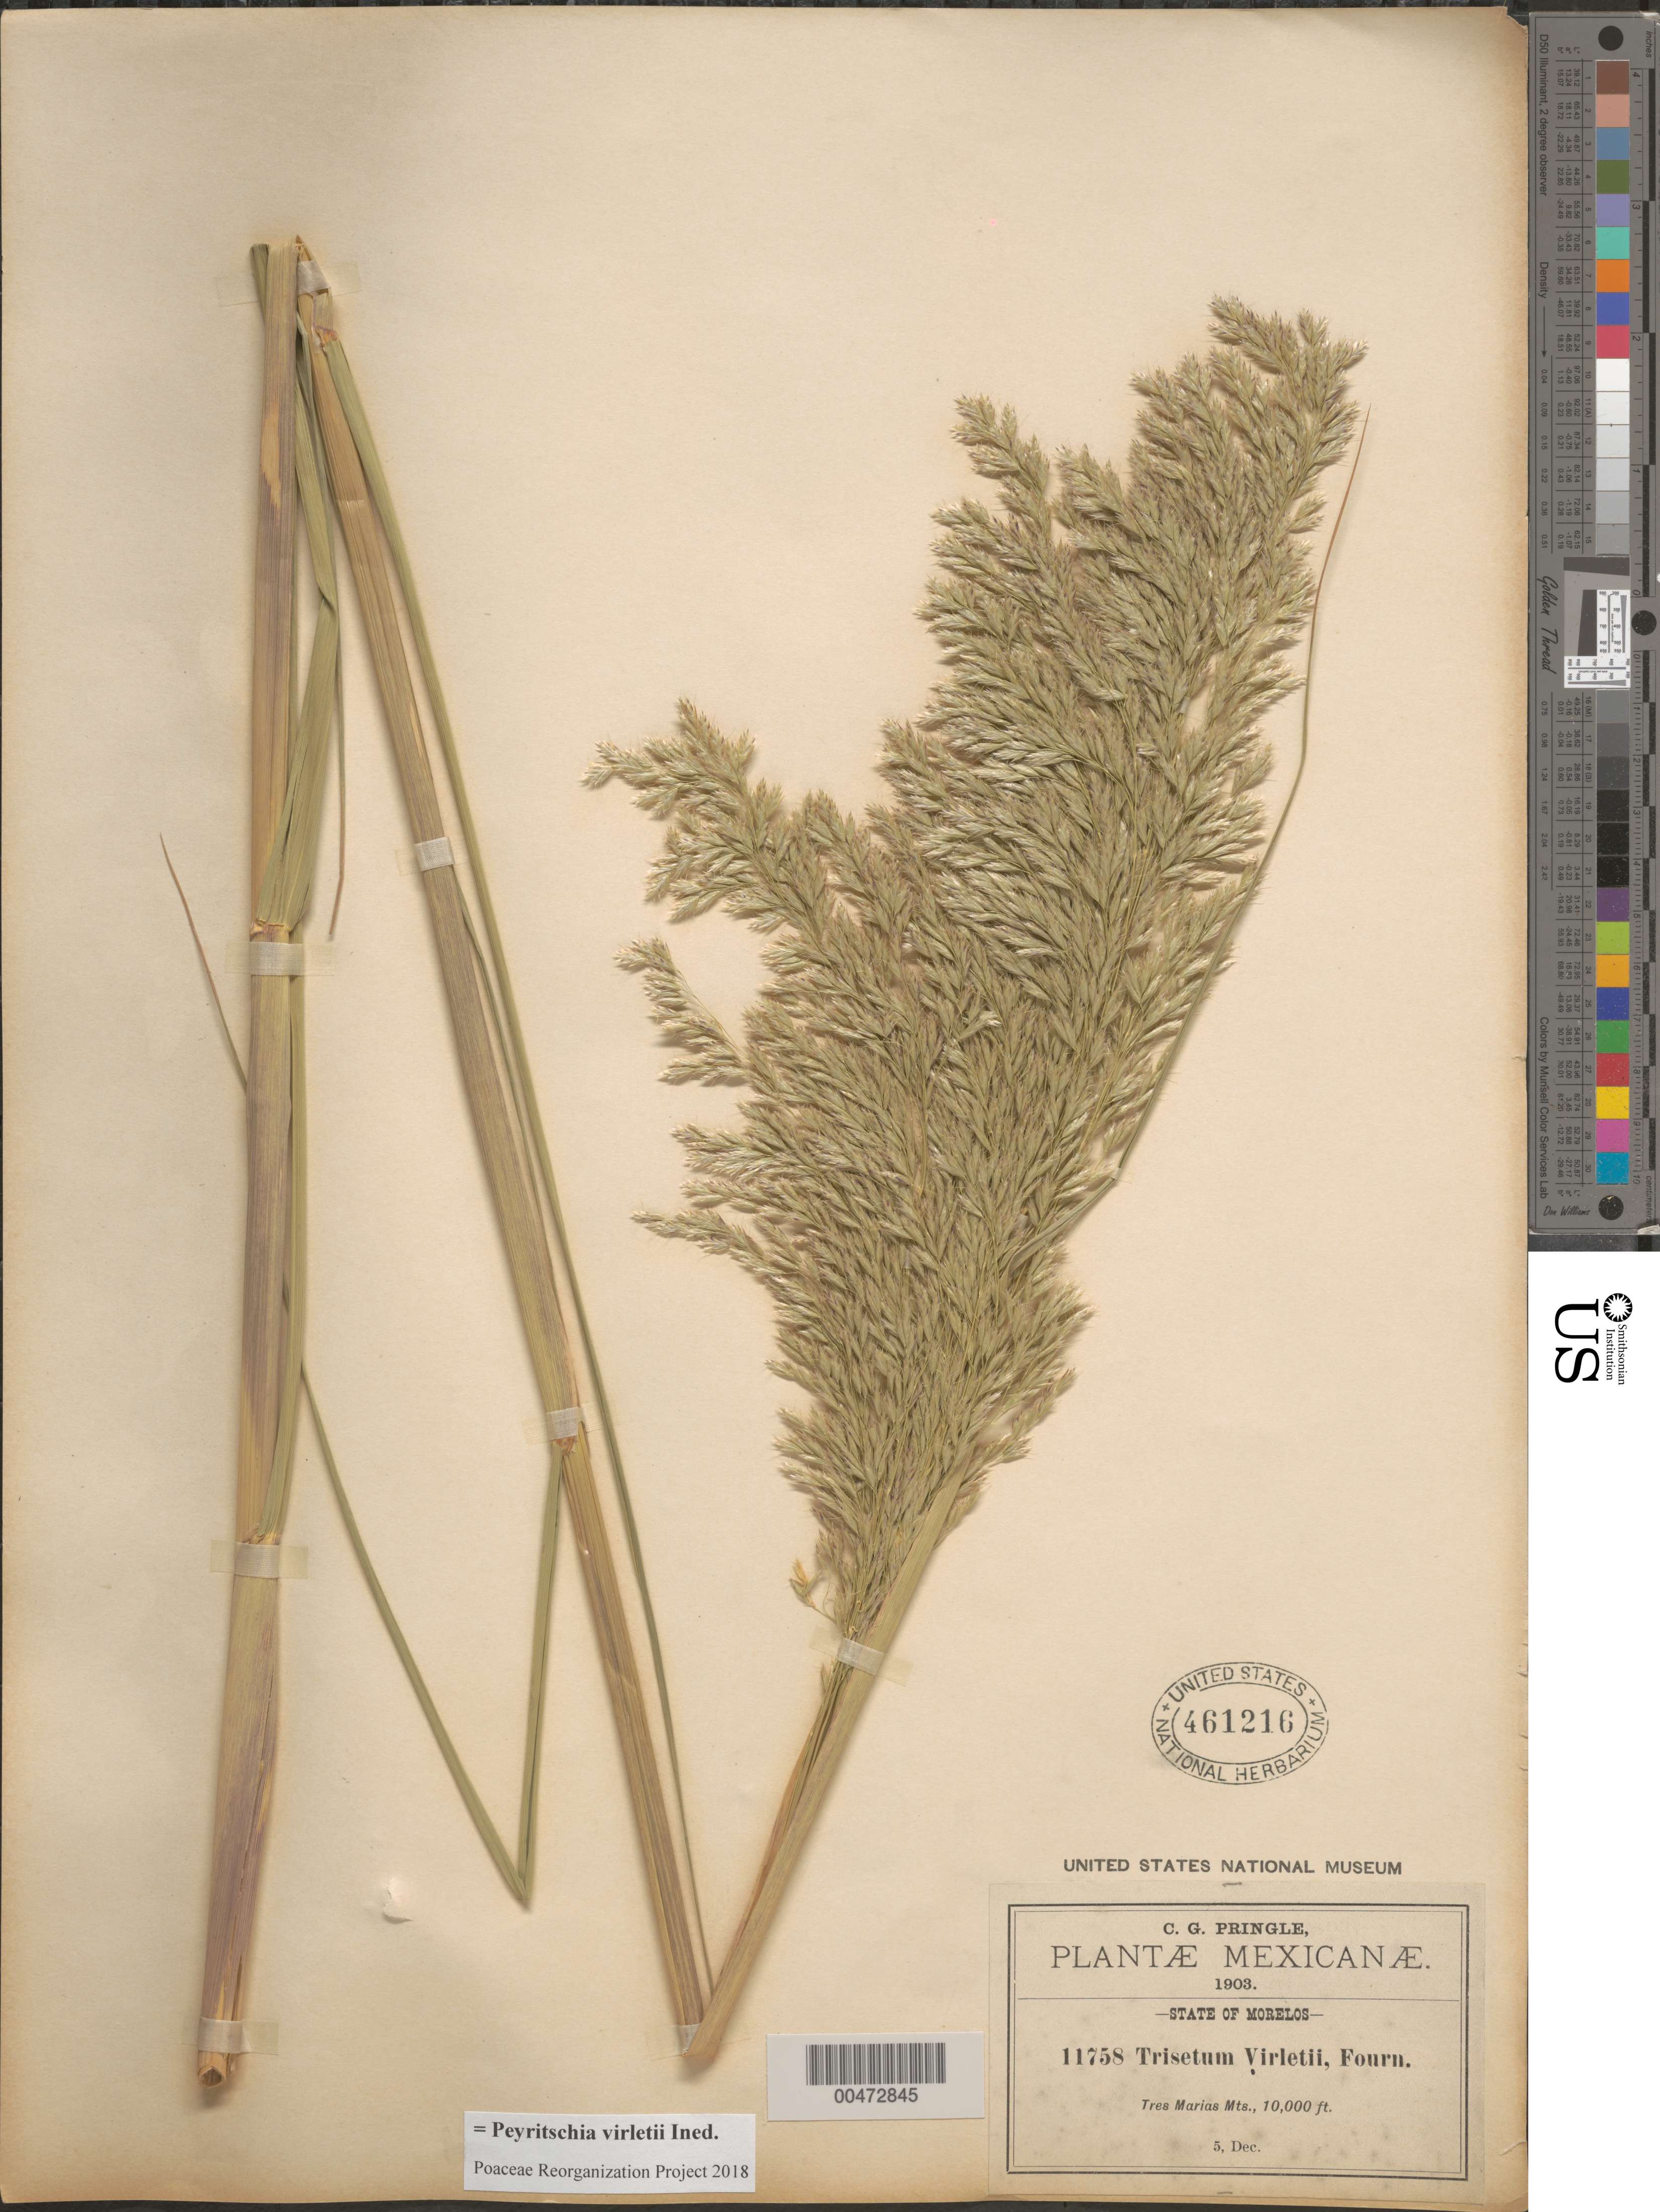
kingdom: Plantae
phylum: Tracheophyta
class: Liliopsida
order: Poales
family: Poaceae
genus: Peyritschia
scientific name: Peyritschia virletii ined.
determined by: Poaceae Reorganization Project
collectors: C. G. Pringle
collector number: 11758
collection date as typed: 5 Dec 1903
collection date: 1903-12-05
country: Mexico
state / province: Morelos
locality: Tres Marias Mts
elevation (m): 3048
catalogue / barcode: US 461216